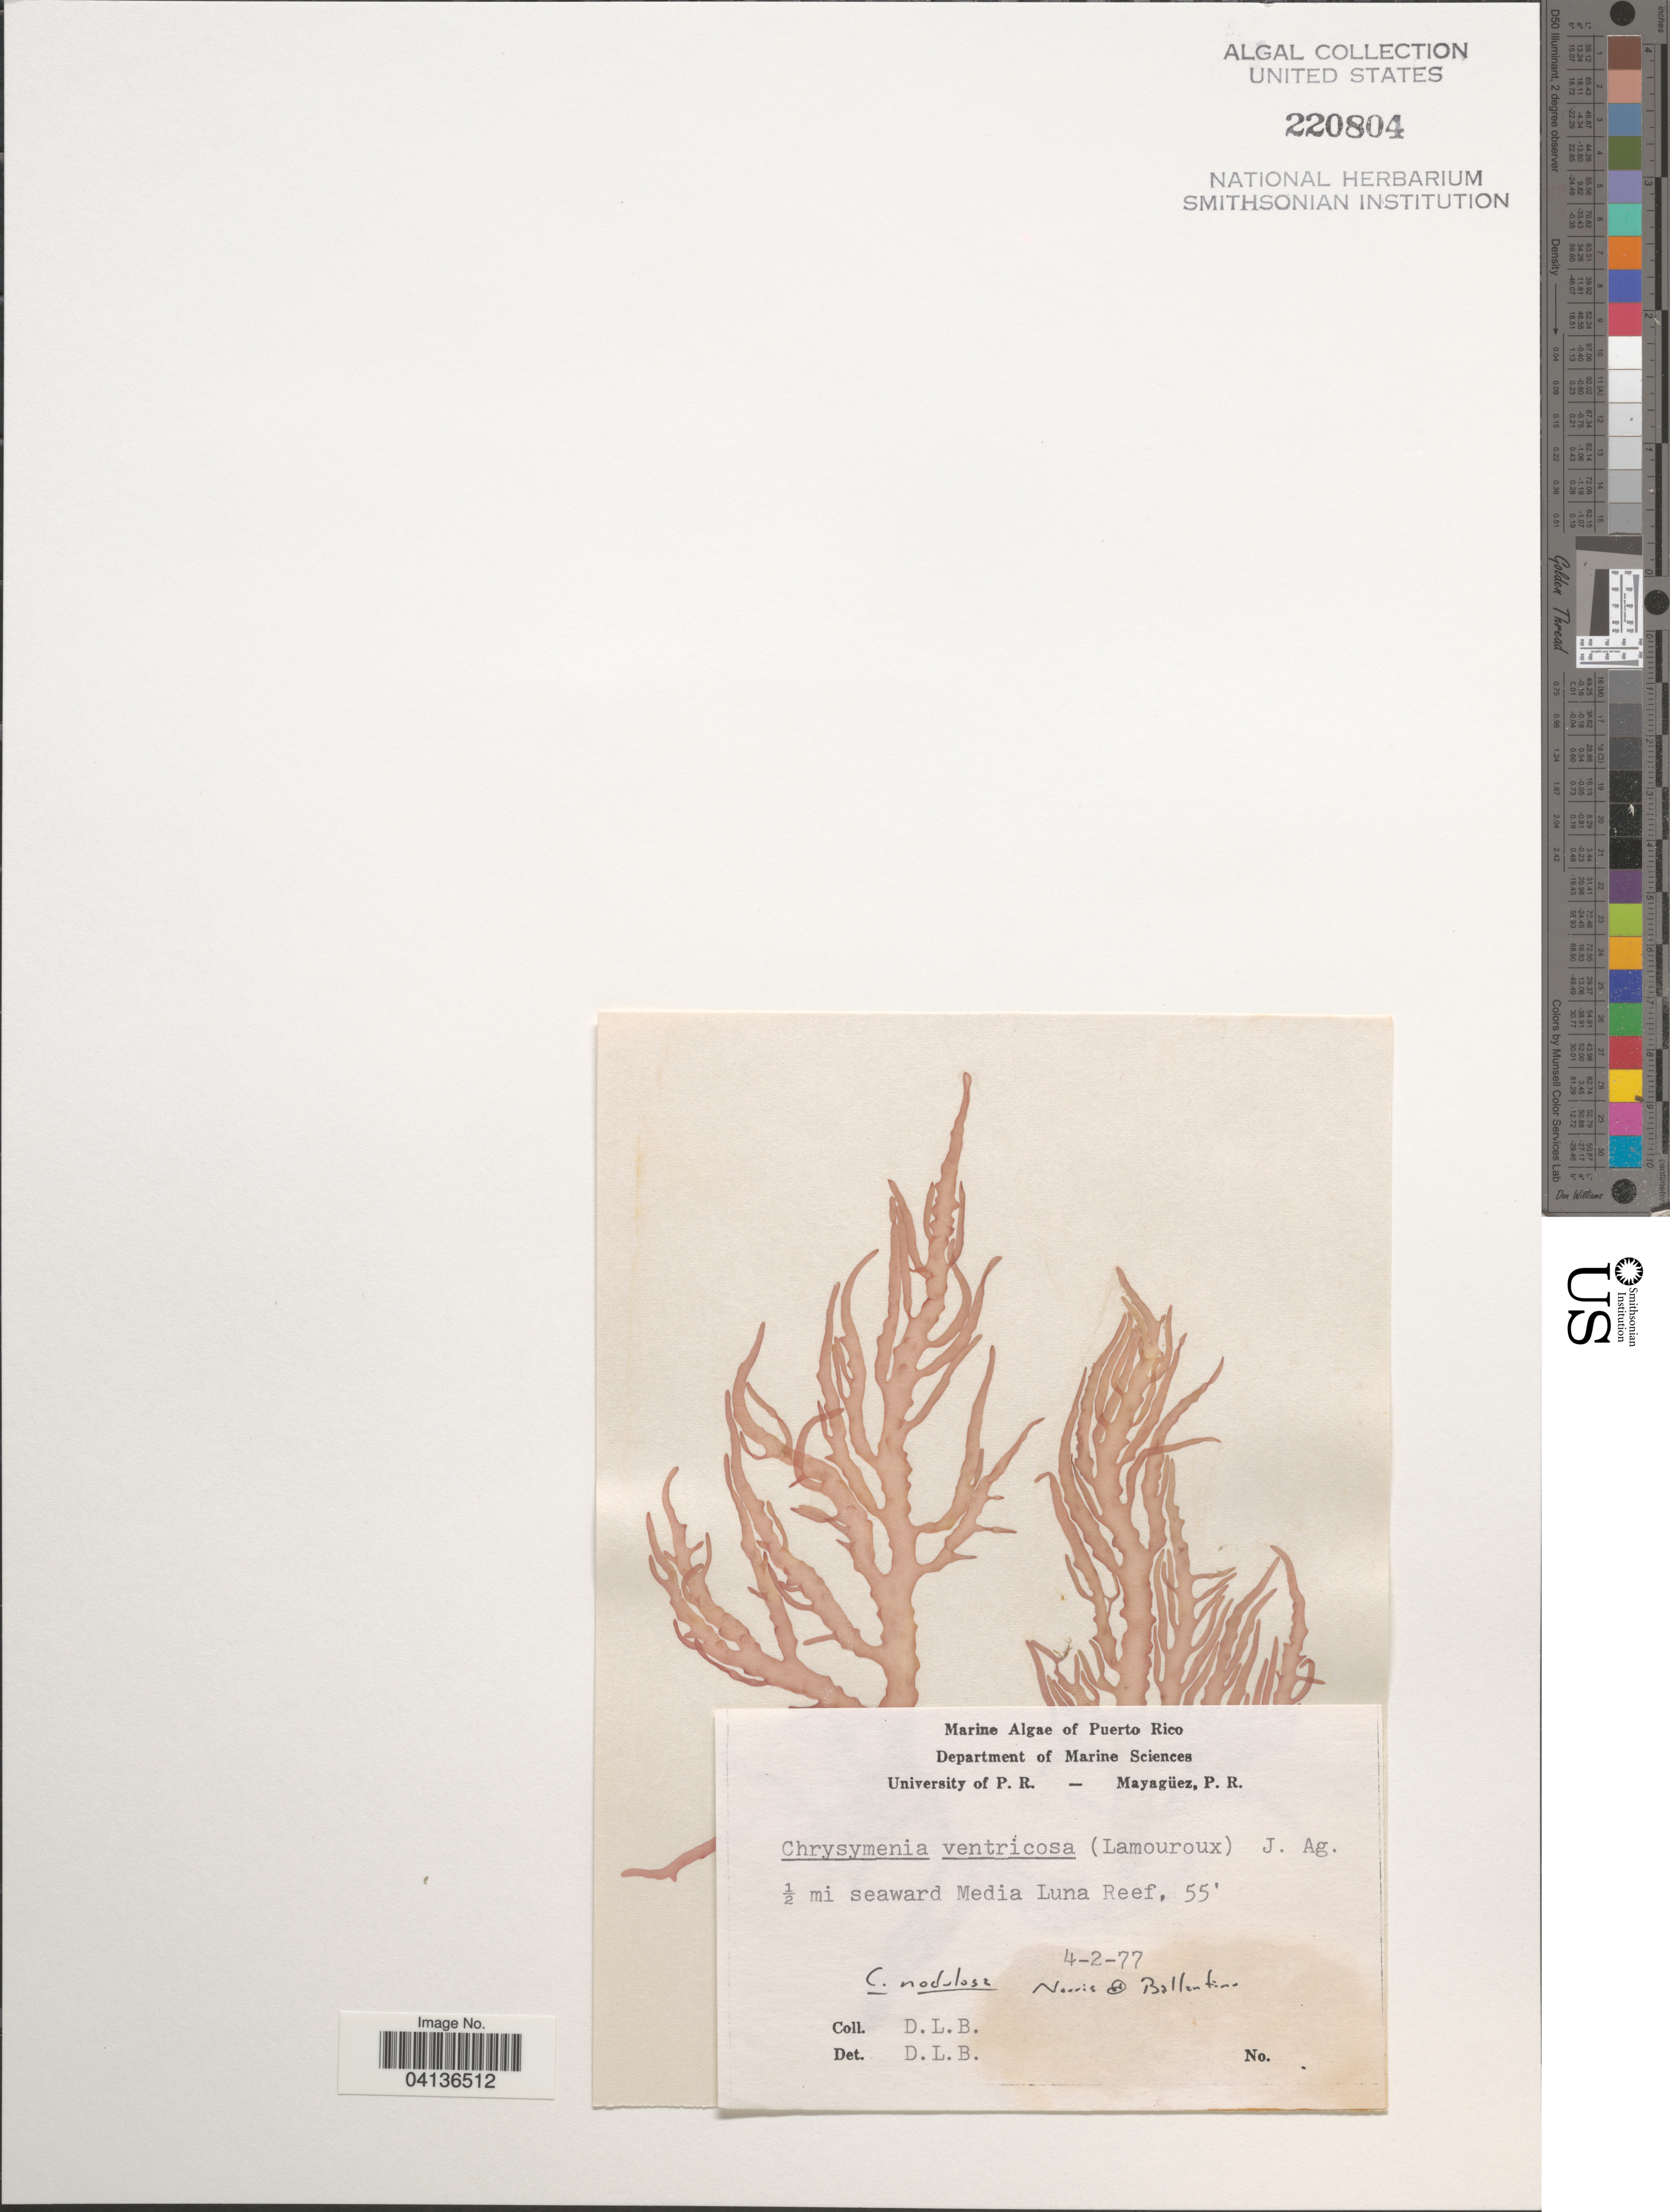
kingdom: Plantae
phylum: Rhodophyta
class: Florideophyceae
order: Rhodymeniales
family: Rhodymeniaceae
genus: Chrysymenia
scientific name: Chrysymenia ventricosa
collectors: D. L. B.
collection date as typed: Transcribed d/m/y: 4/2/77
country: Puerto Rico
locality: ½ mi seaward Media Luna Reef.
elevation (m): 17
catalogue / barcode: US 220804